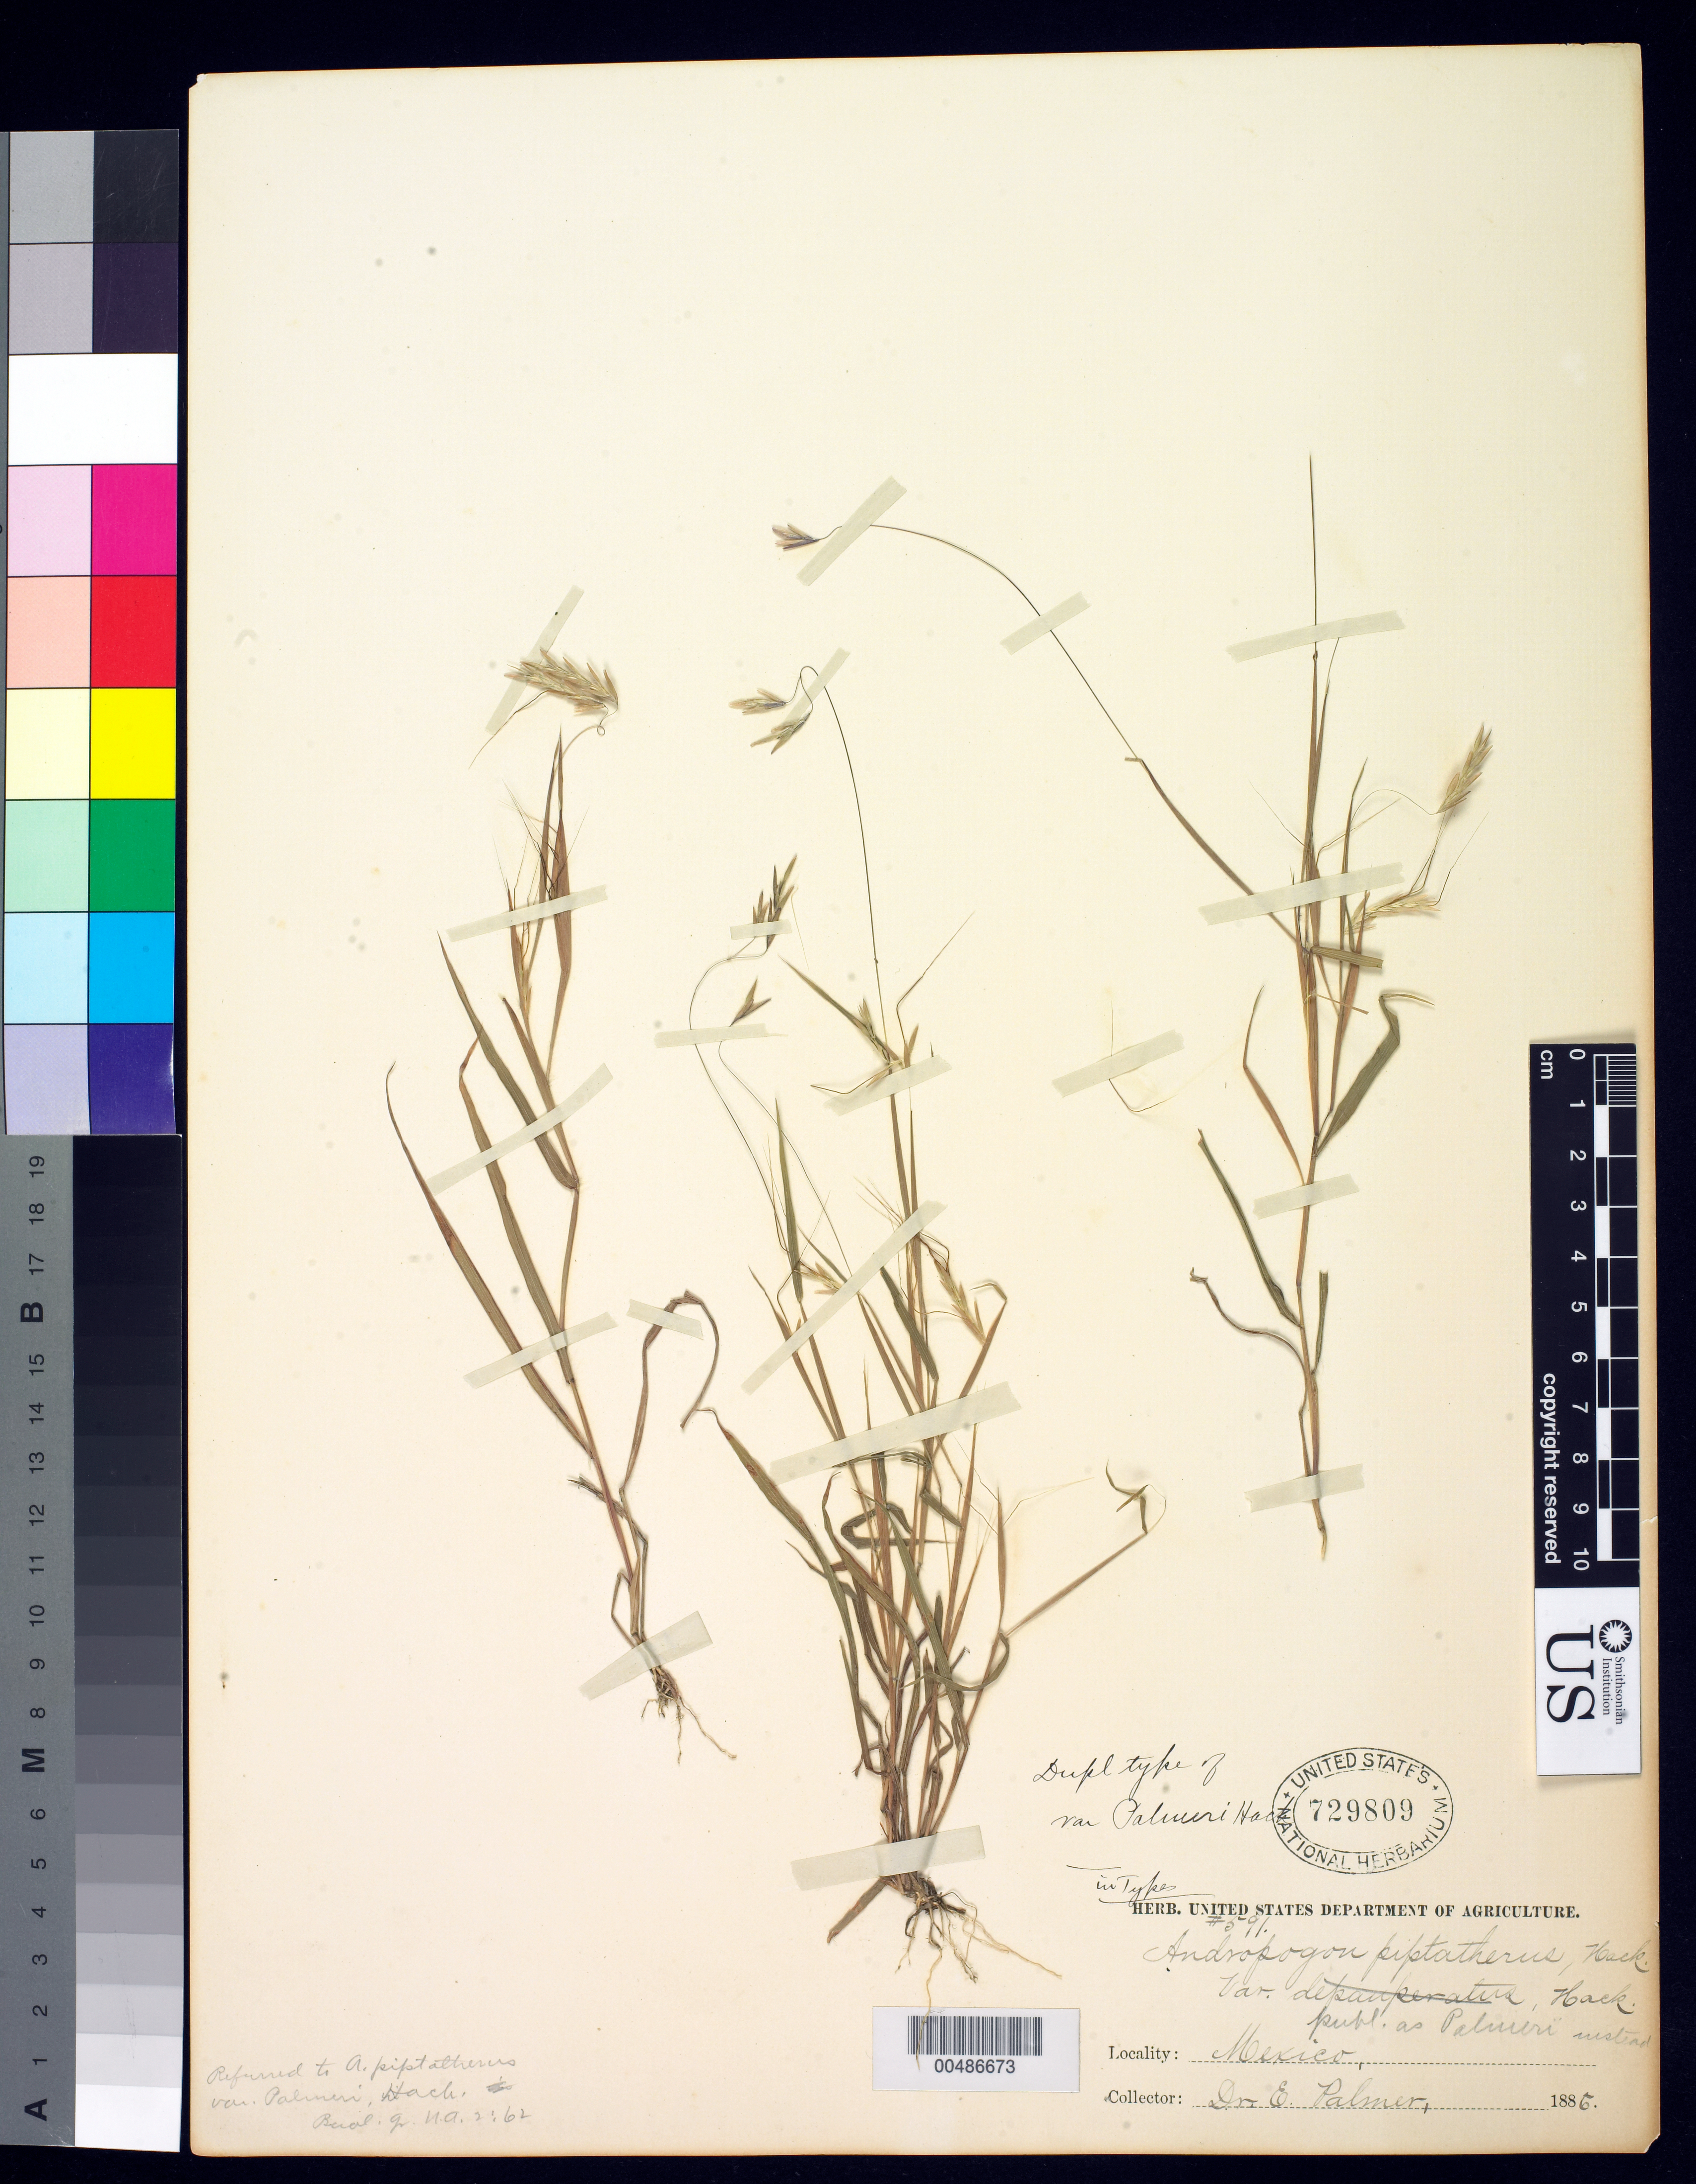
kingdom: Plantae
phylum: Tracheophyta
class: Liliopsida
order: Poales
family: Poaceae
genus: Andropogon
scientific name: Andropogon piptatherus var. palmeri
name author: Hack. in A. DC.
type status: Isotype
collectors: E. Palmer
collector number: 591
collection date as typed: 1886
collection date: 1886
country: Mexico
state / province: Jalisco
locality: Rio Blanco.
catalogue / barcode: US 729809